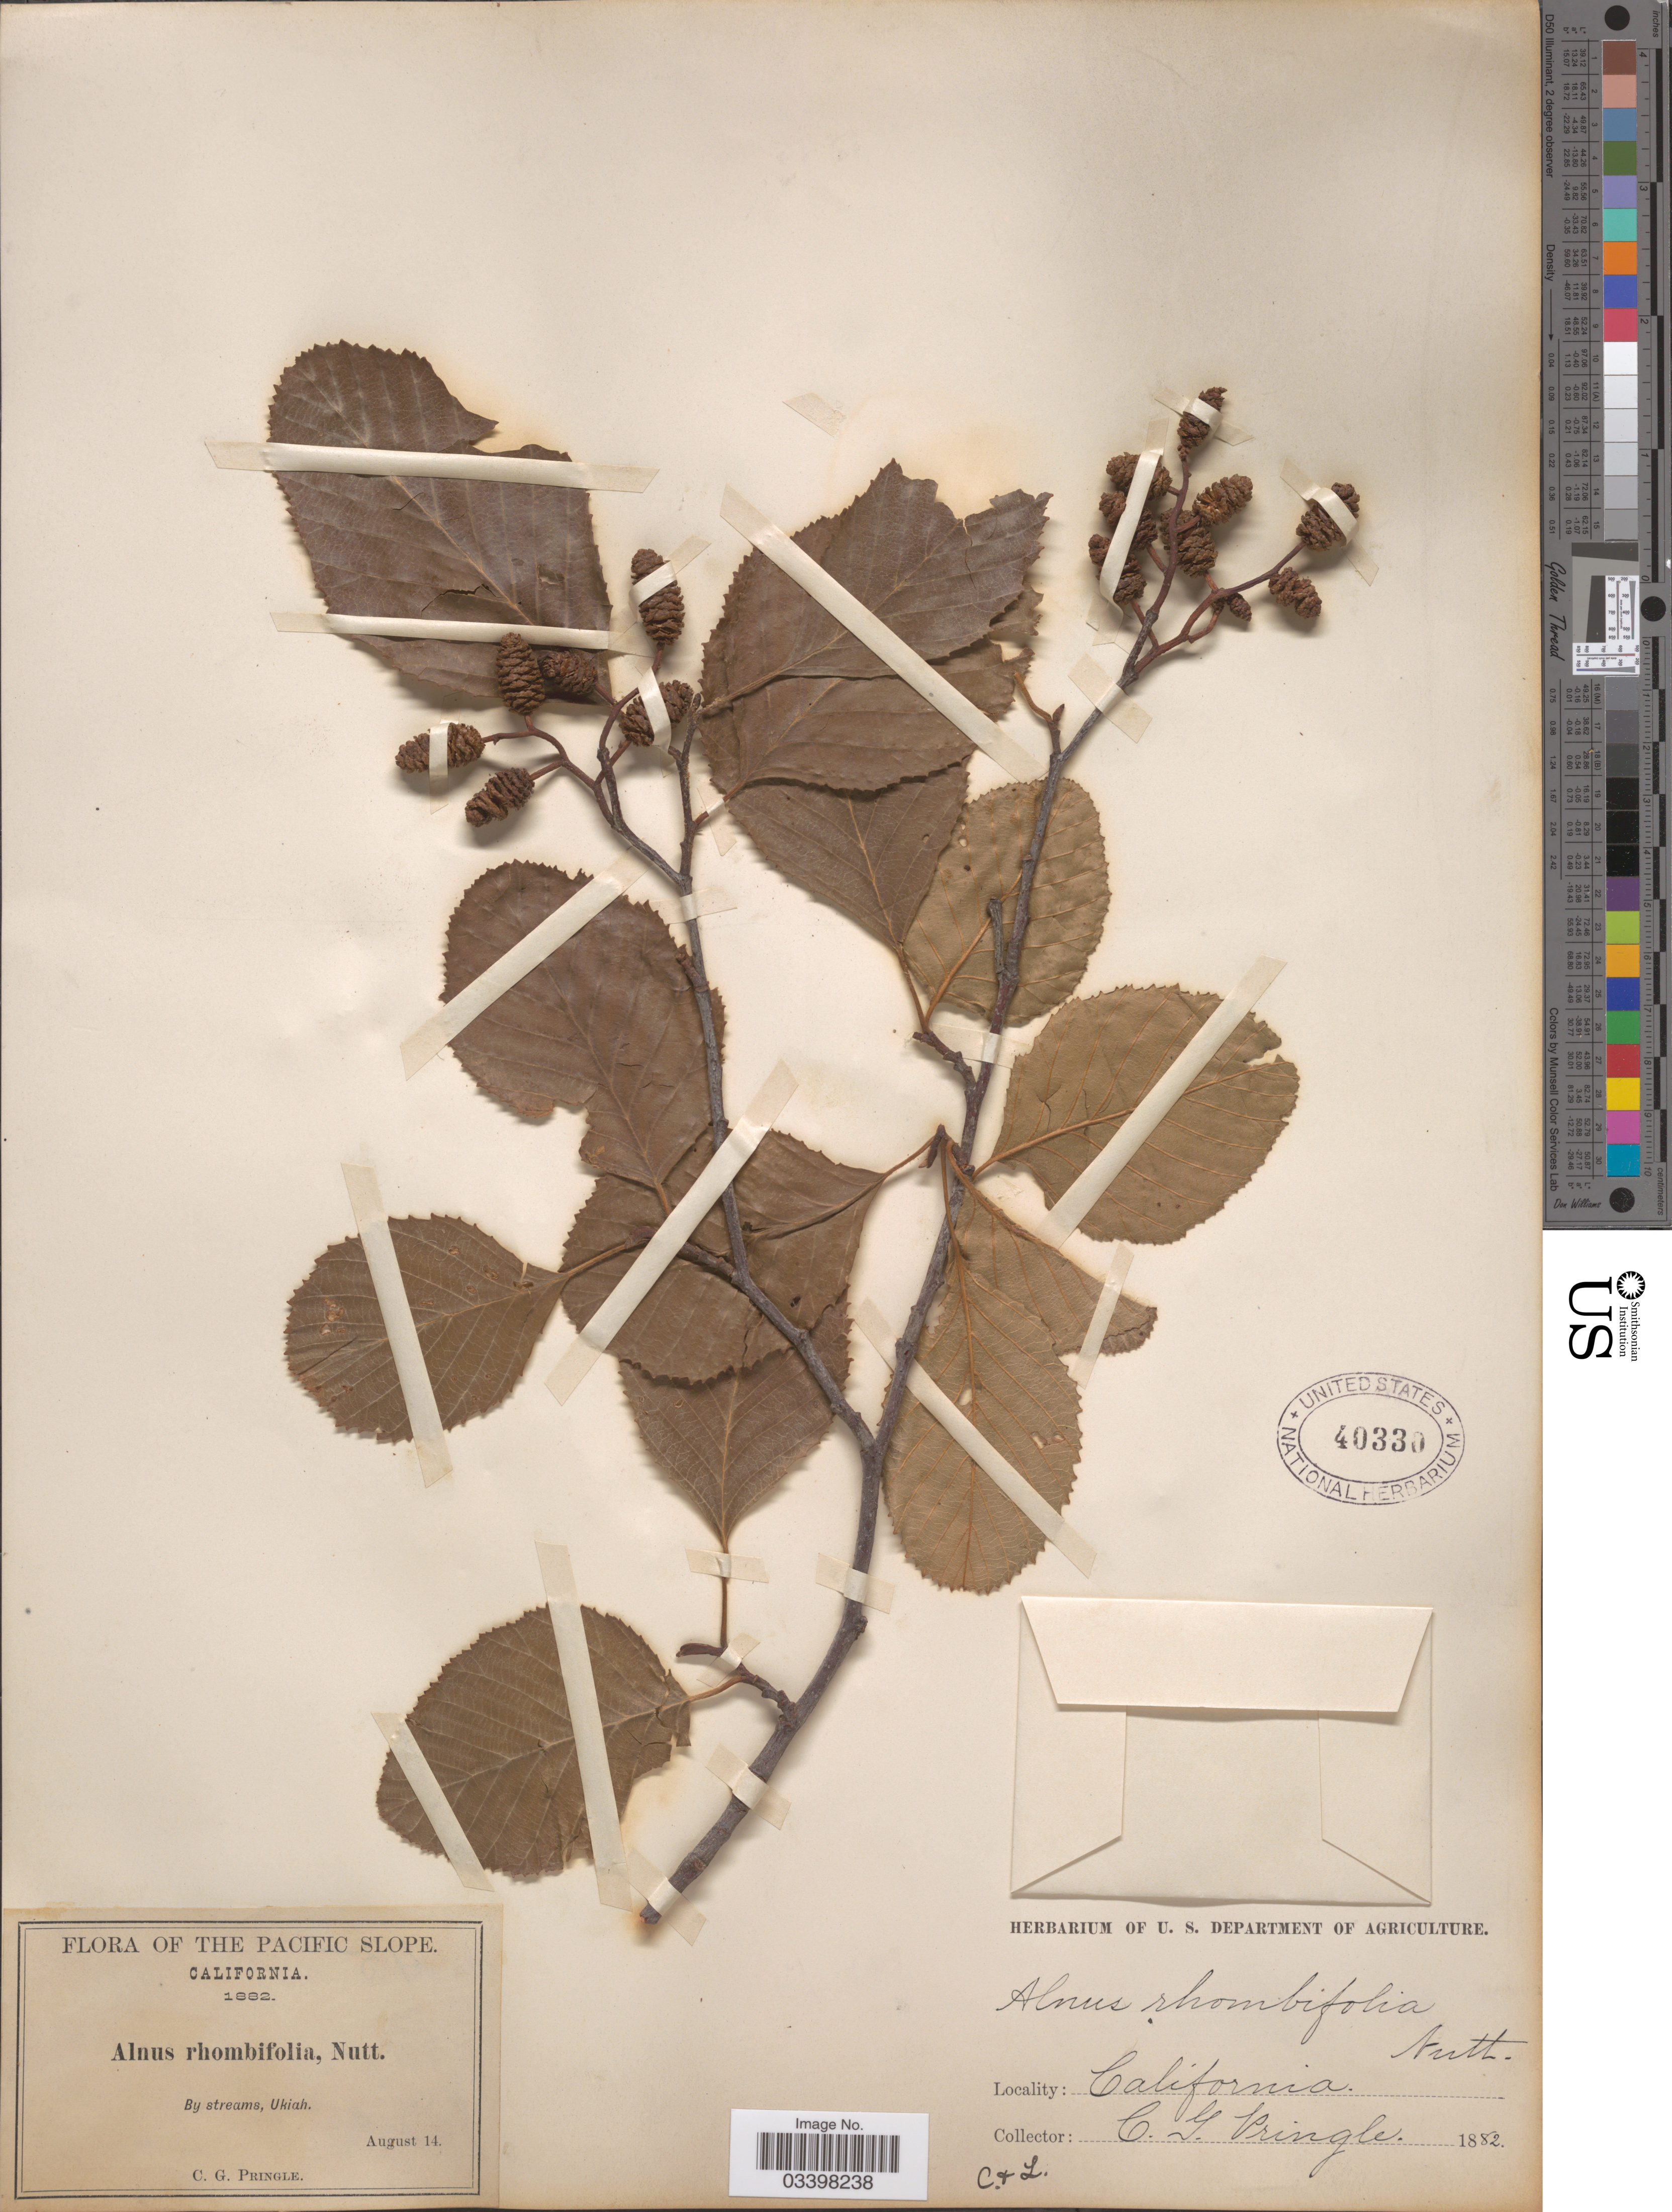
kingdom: Plantae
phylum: Tracheophyta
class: Magnoliopsida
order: Fagales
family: Betulaceae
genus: Alnus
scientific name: Alnus rhombifolia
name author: Nutt.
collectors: C. G. Pringle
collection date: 1882-08-14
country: United States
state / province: California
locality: The Pacific Slope. Ukiah.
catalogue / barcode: US 40330